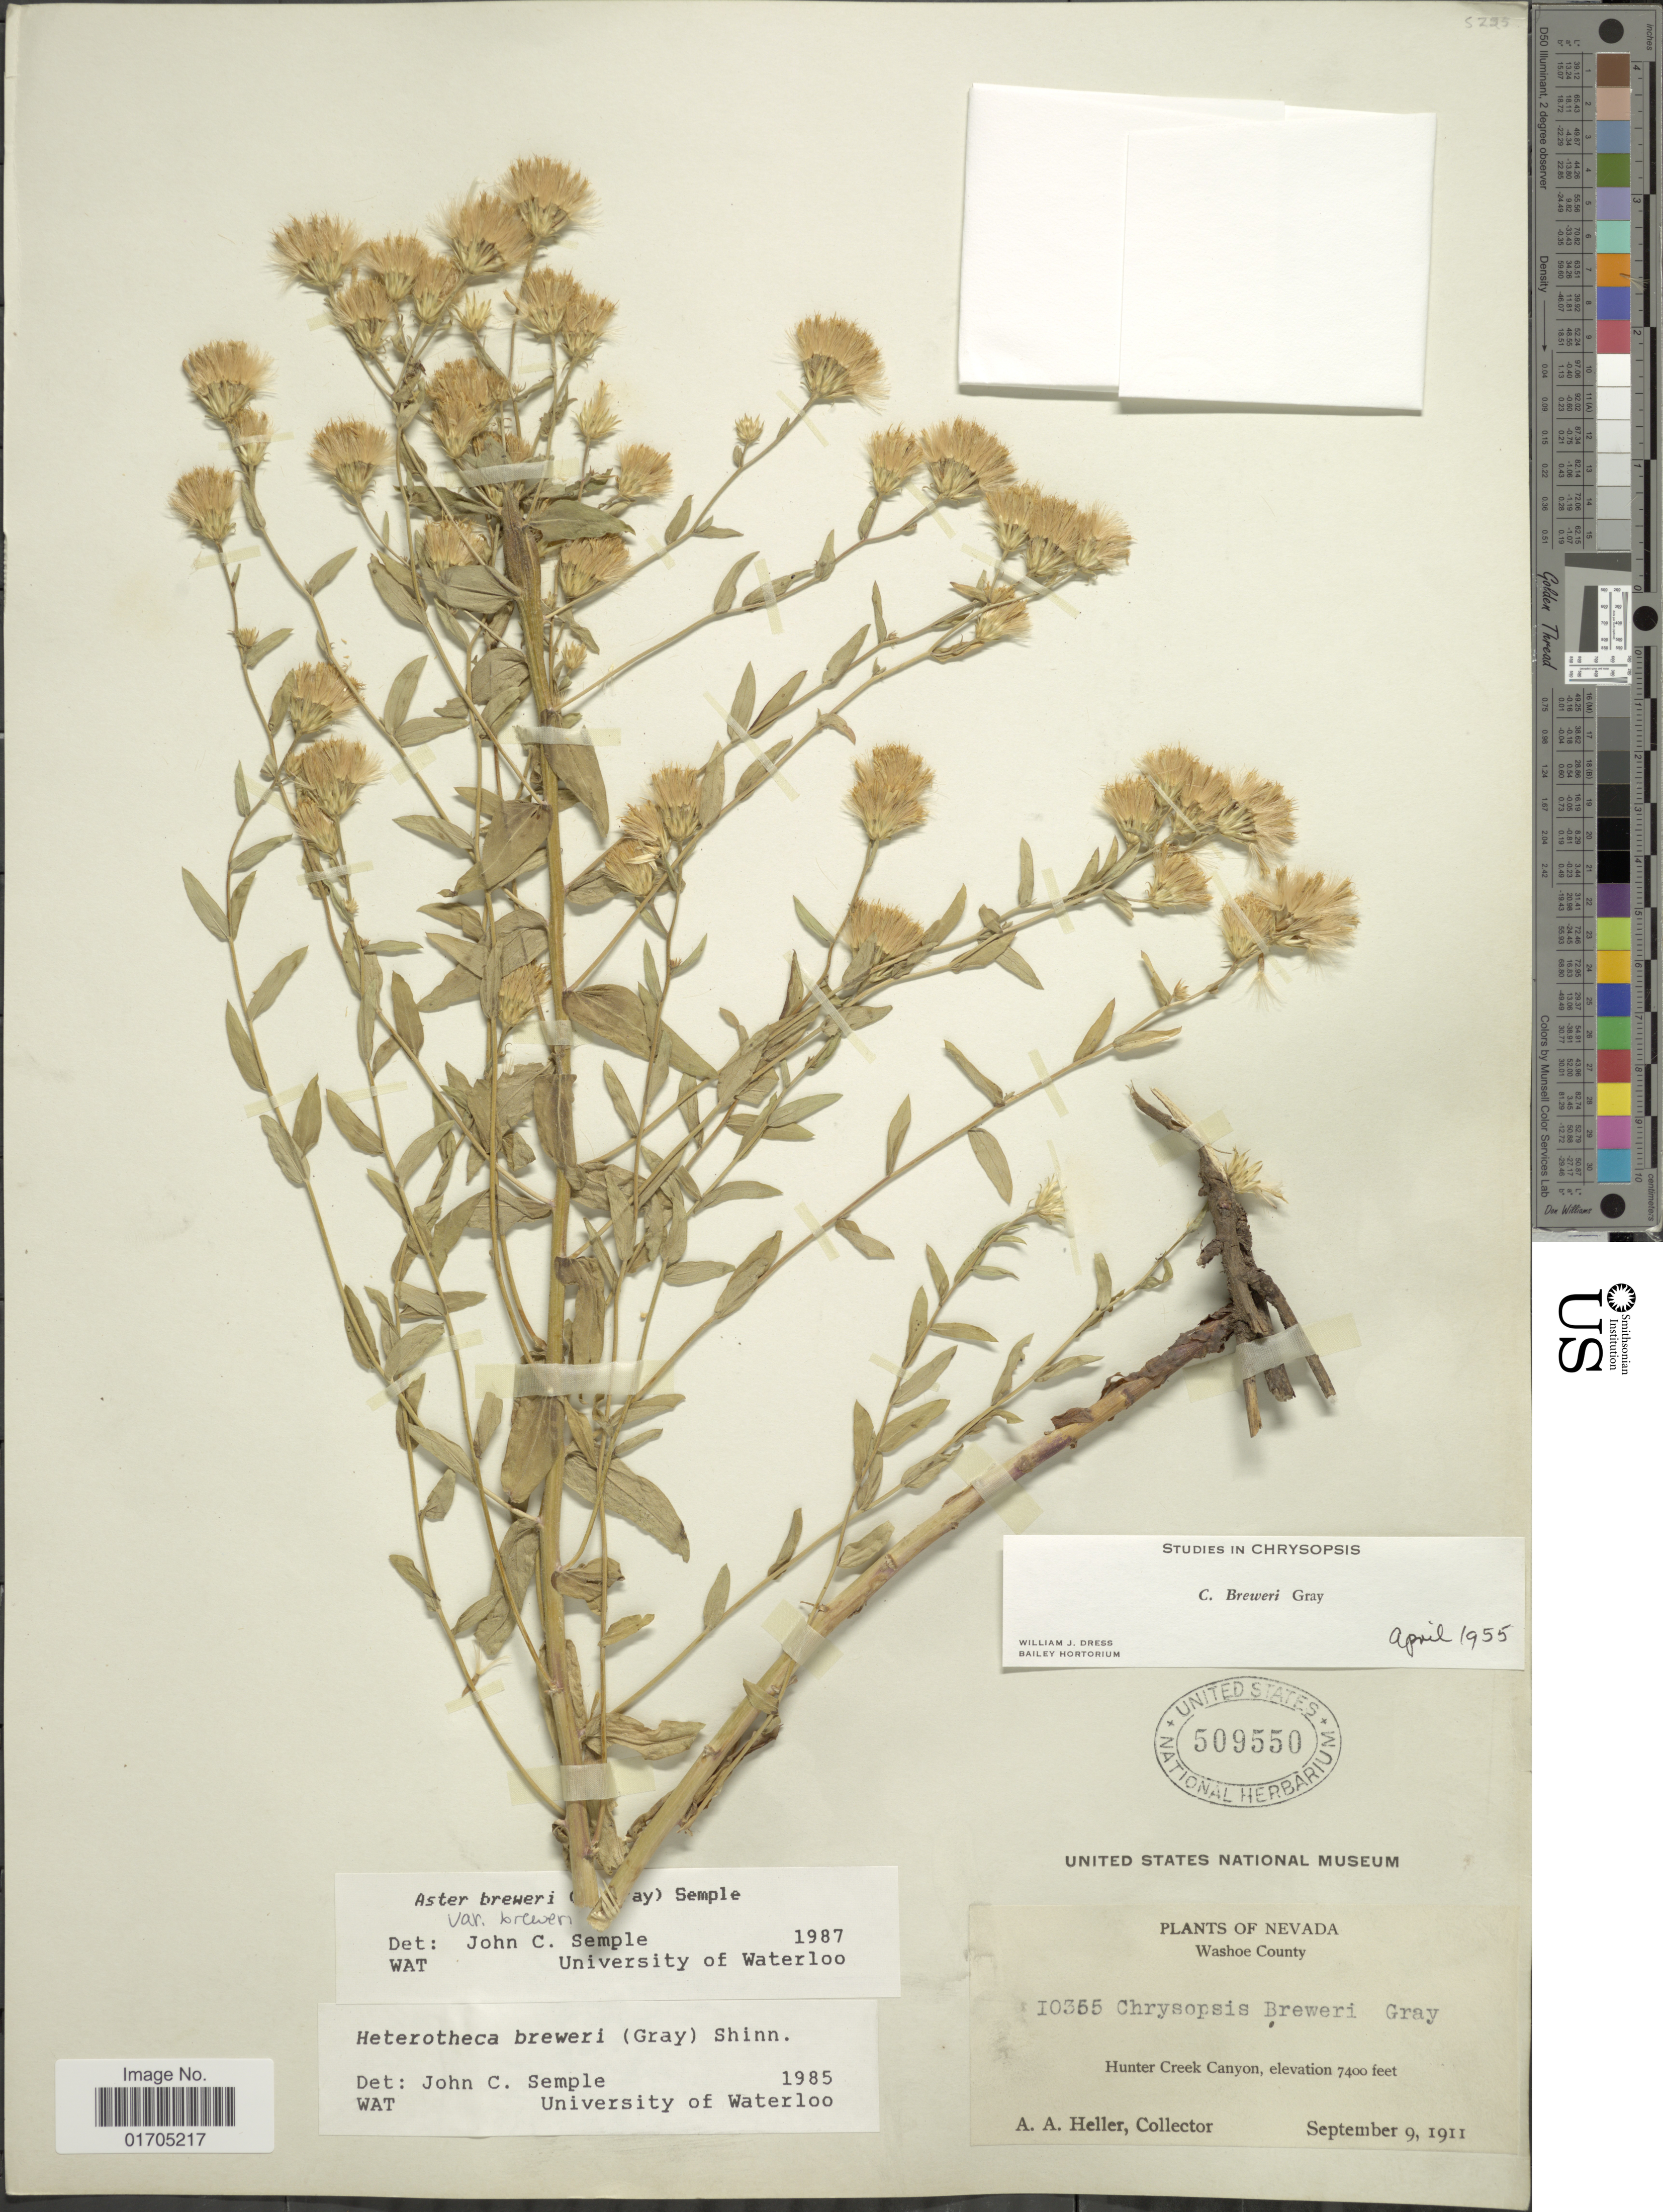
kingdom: Plantae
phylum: Tracheophyta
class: Magnoliopsida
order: Asterales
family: Asteraceae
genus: Eucephalus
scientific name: Eucephalus breweri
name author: (A. Gray) G.L. Nesom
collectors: A. A. Heller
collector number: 10355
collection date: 1911-09-09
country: United States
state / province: Nevada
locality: Washoe County, Hunter Creek Canyon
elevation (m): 2256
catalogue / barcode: US 509550